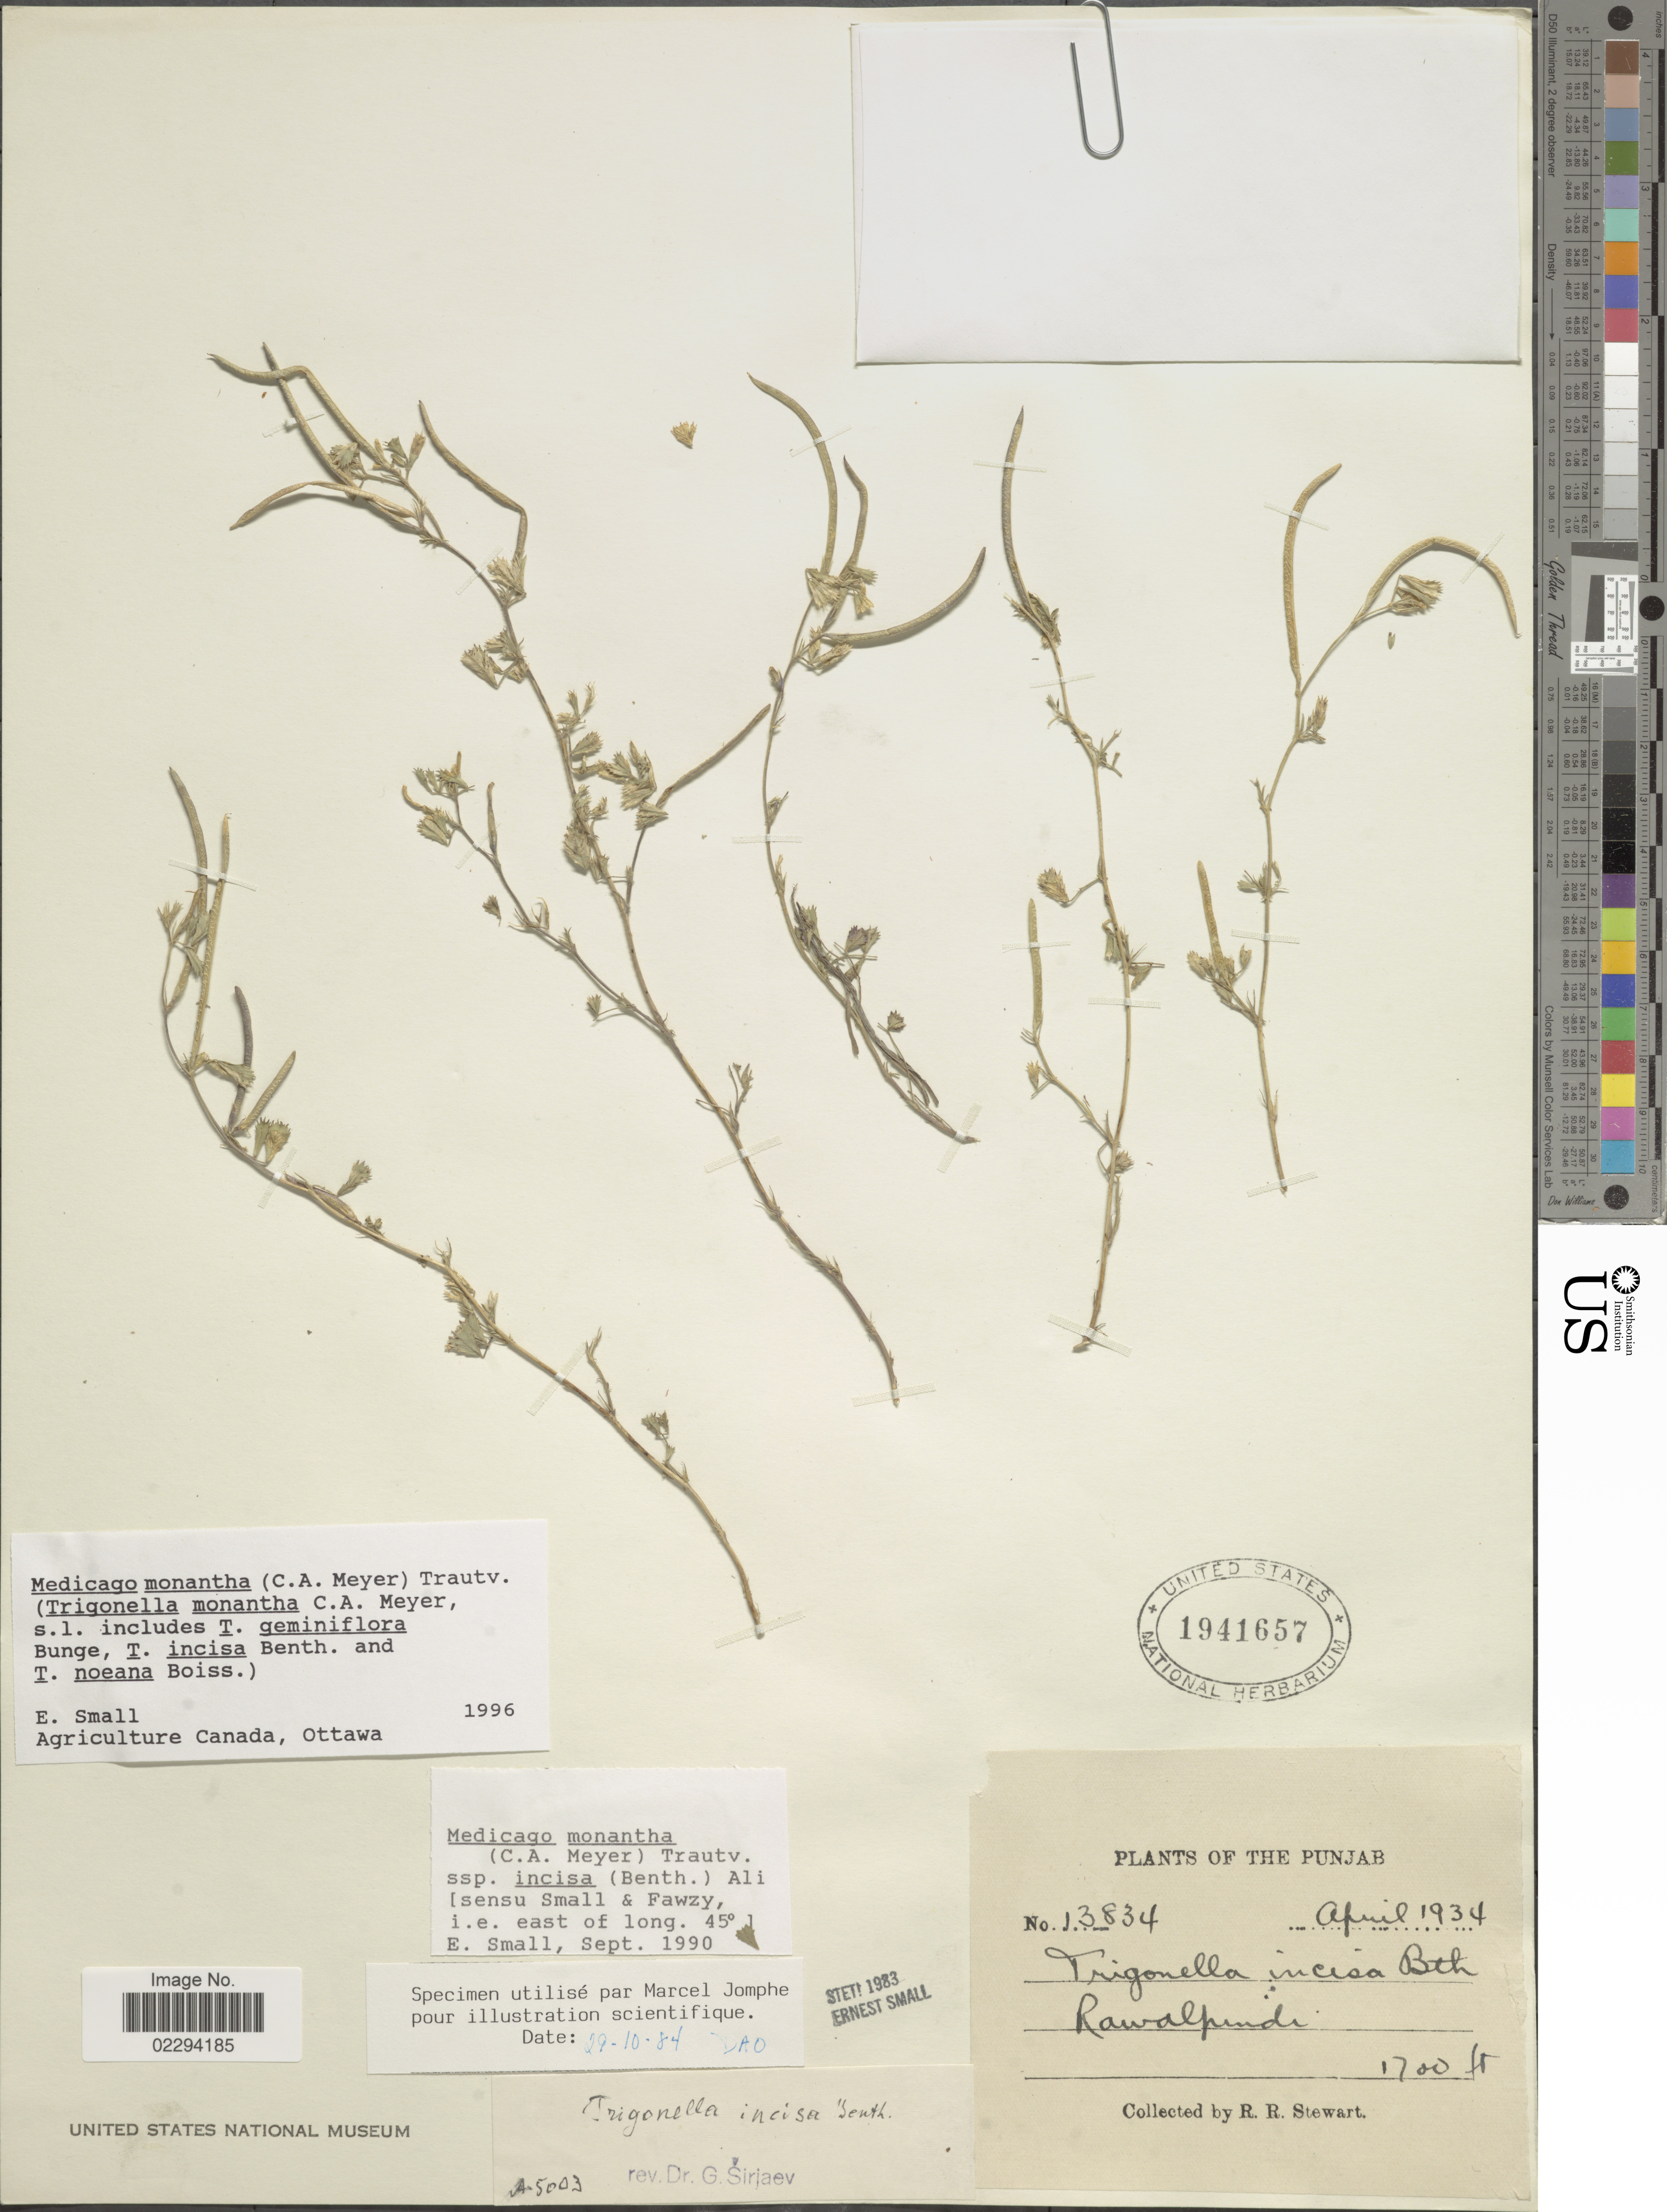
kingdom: Plantae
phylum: Tracheophyta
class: Magnoliopsida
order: Fabales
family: Fabaceae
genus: Medicago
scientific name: Medicago monantha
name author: (C.A. Mey.) Trautv.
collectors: R. R. Stewart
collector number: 13834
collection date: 1934-04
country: Pakistan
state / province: Punjab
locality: Rawalpindi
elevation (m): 518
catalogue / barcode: US 1941657